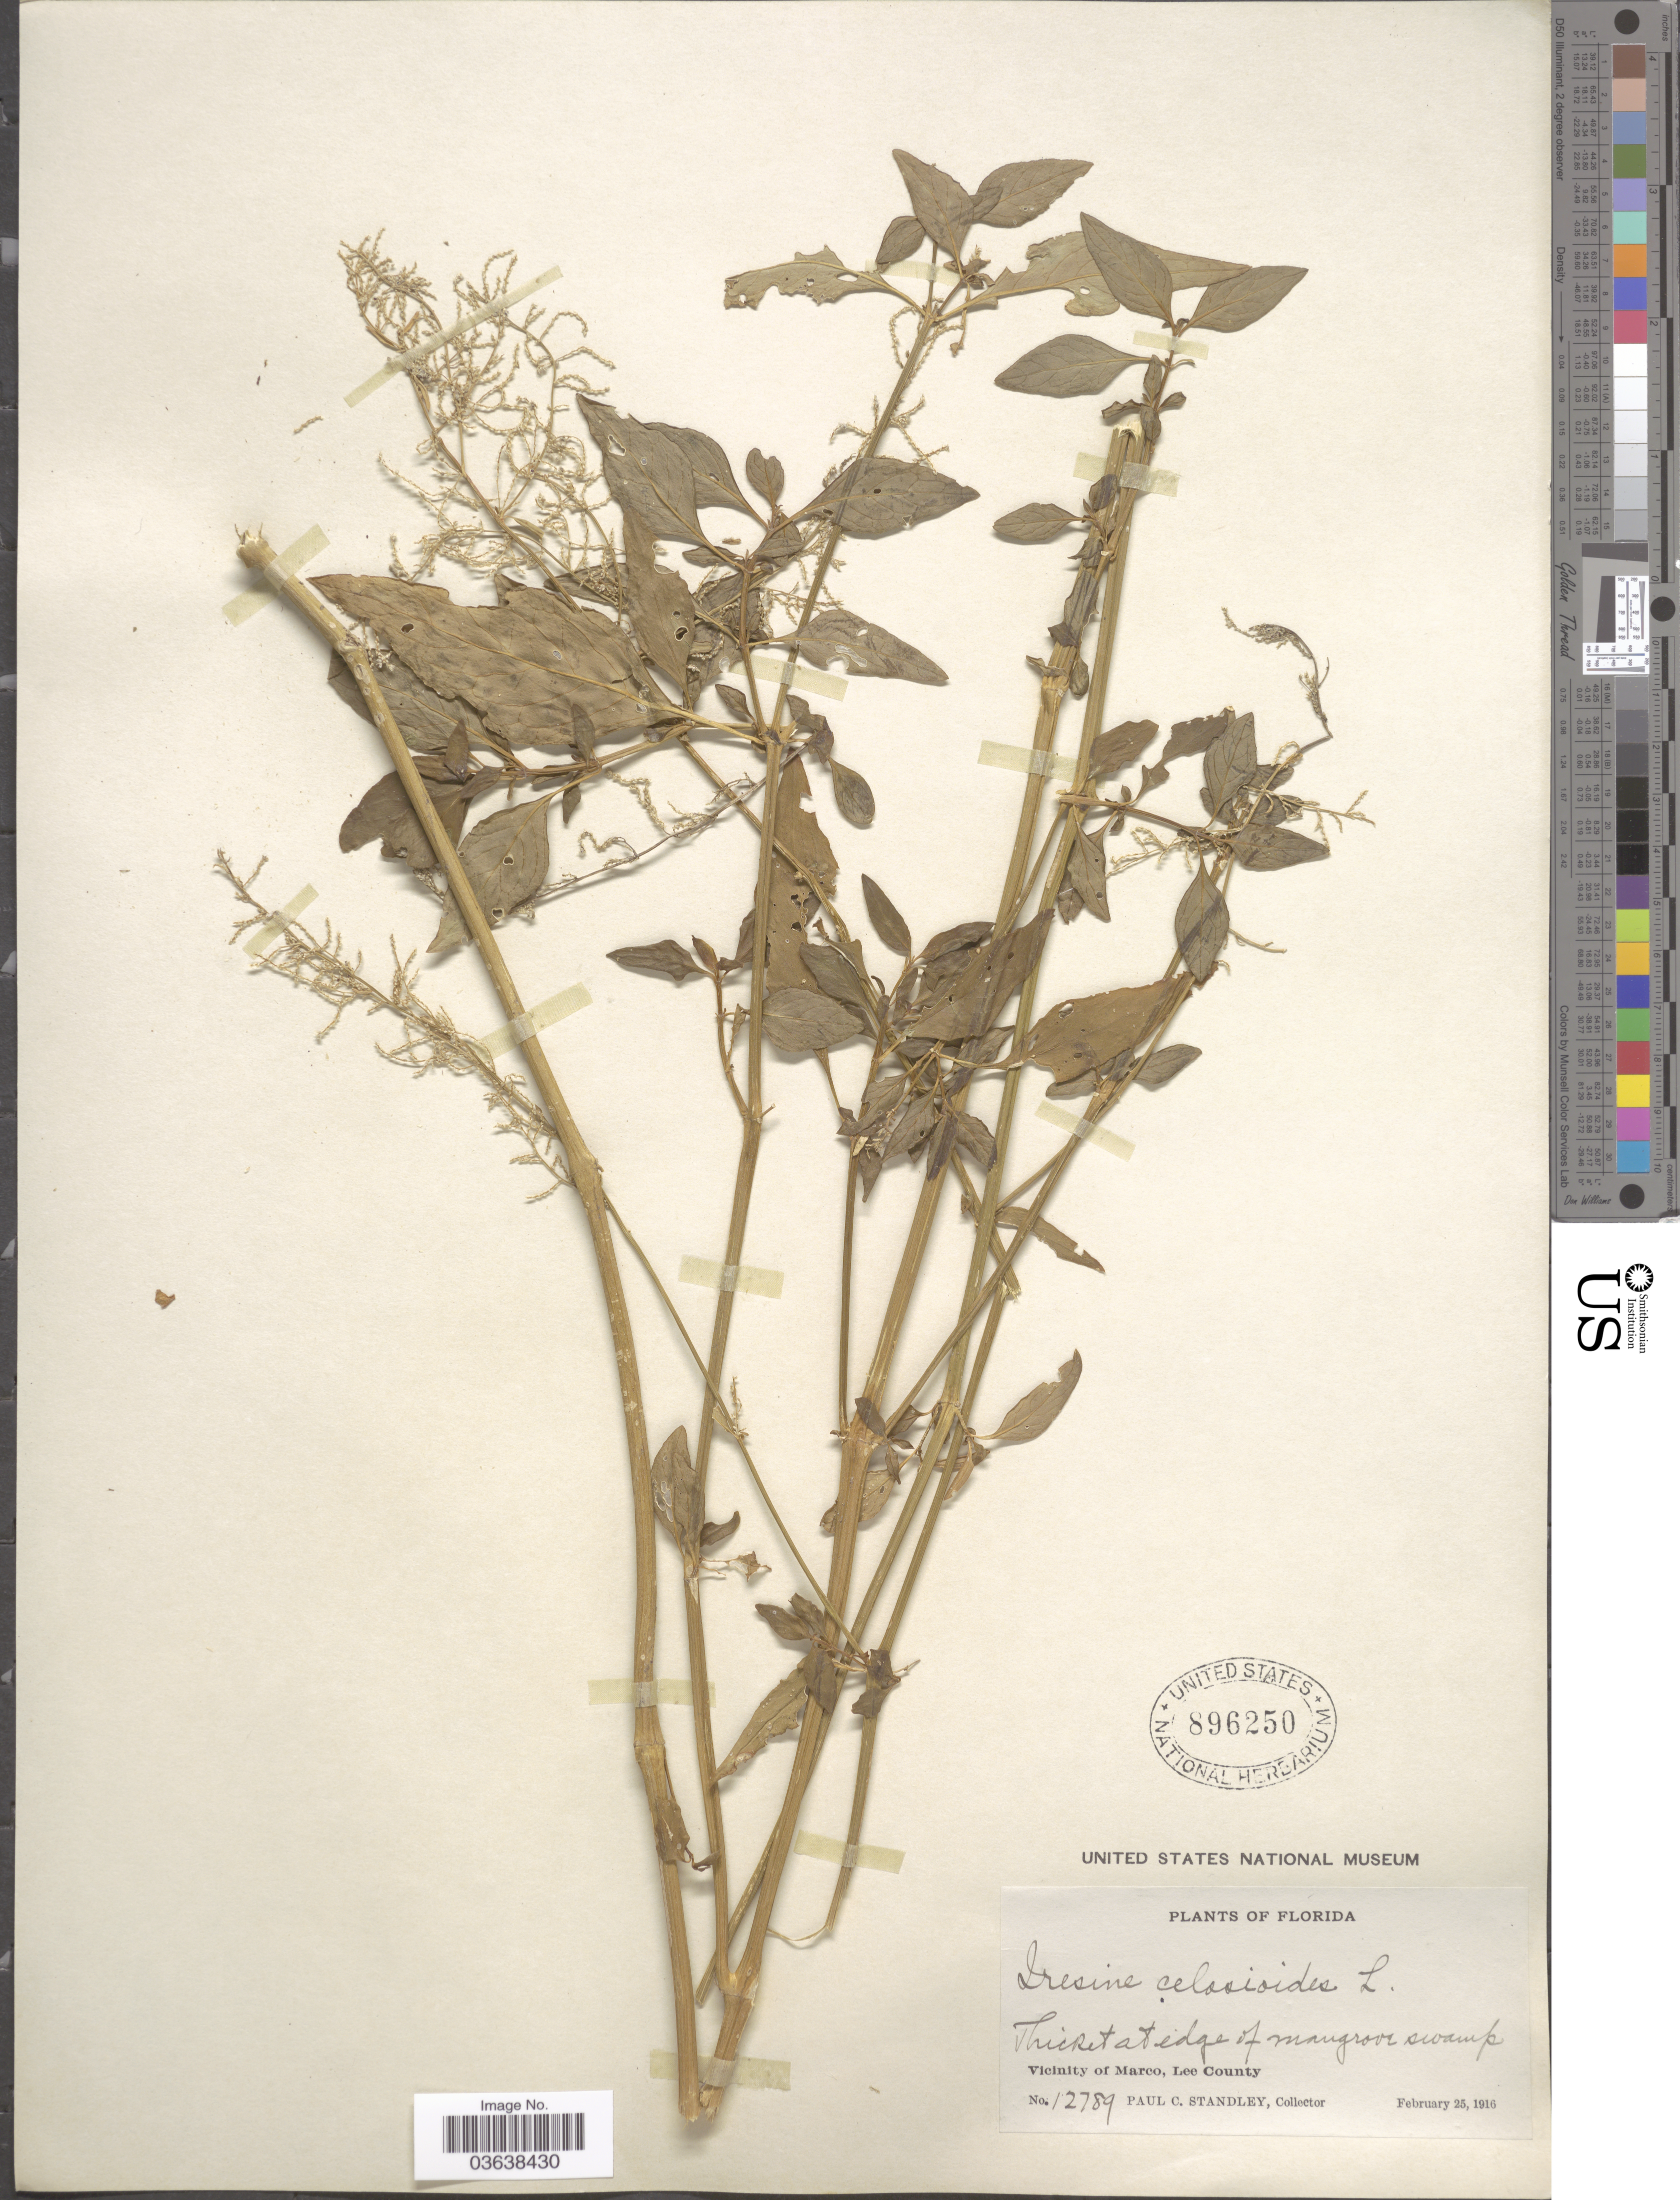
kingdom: Plantae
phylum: Tracheophyta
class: Magnoliopsida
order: Caryophyllales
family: Amaranthaceae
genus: Iresine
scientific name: Iresine celosia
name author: L.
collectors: P. C. Standley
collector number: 12789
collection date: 1916-02-25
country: United States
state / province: Florida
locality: Thicket at edge of mangrove swamp. Vicinity of Marco, Lee County.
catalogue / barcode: US 896250